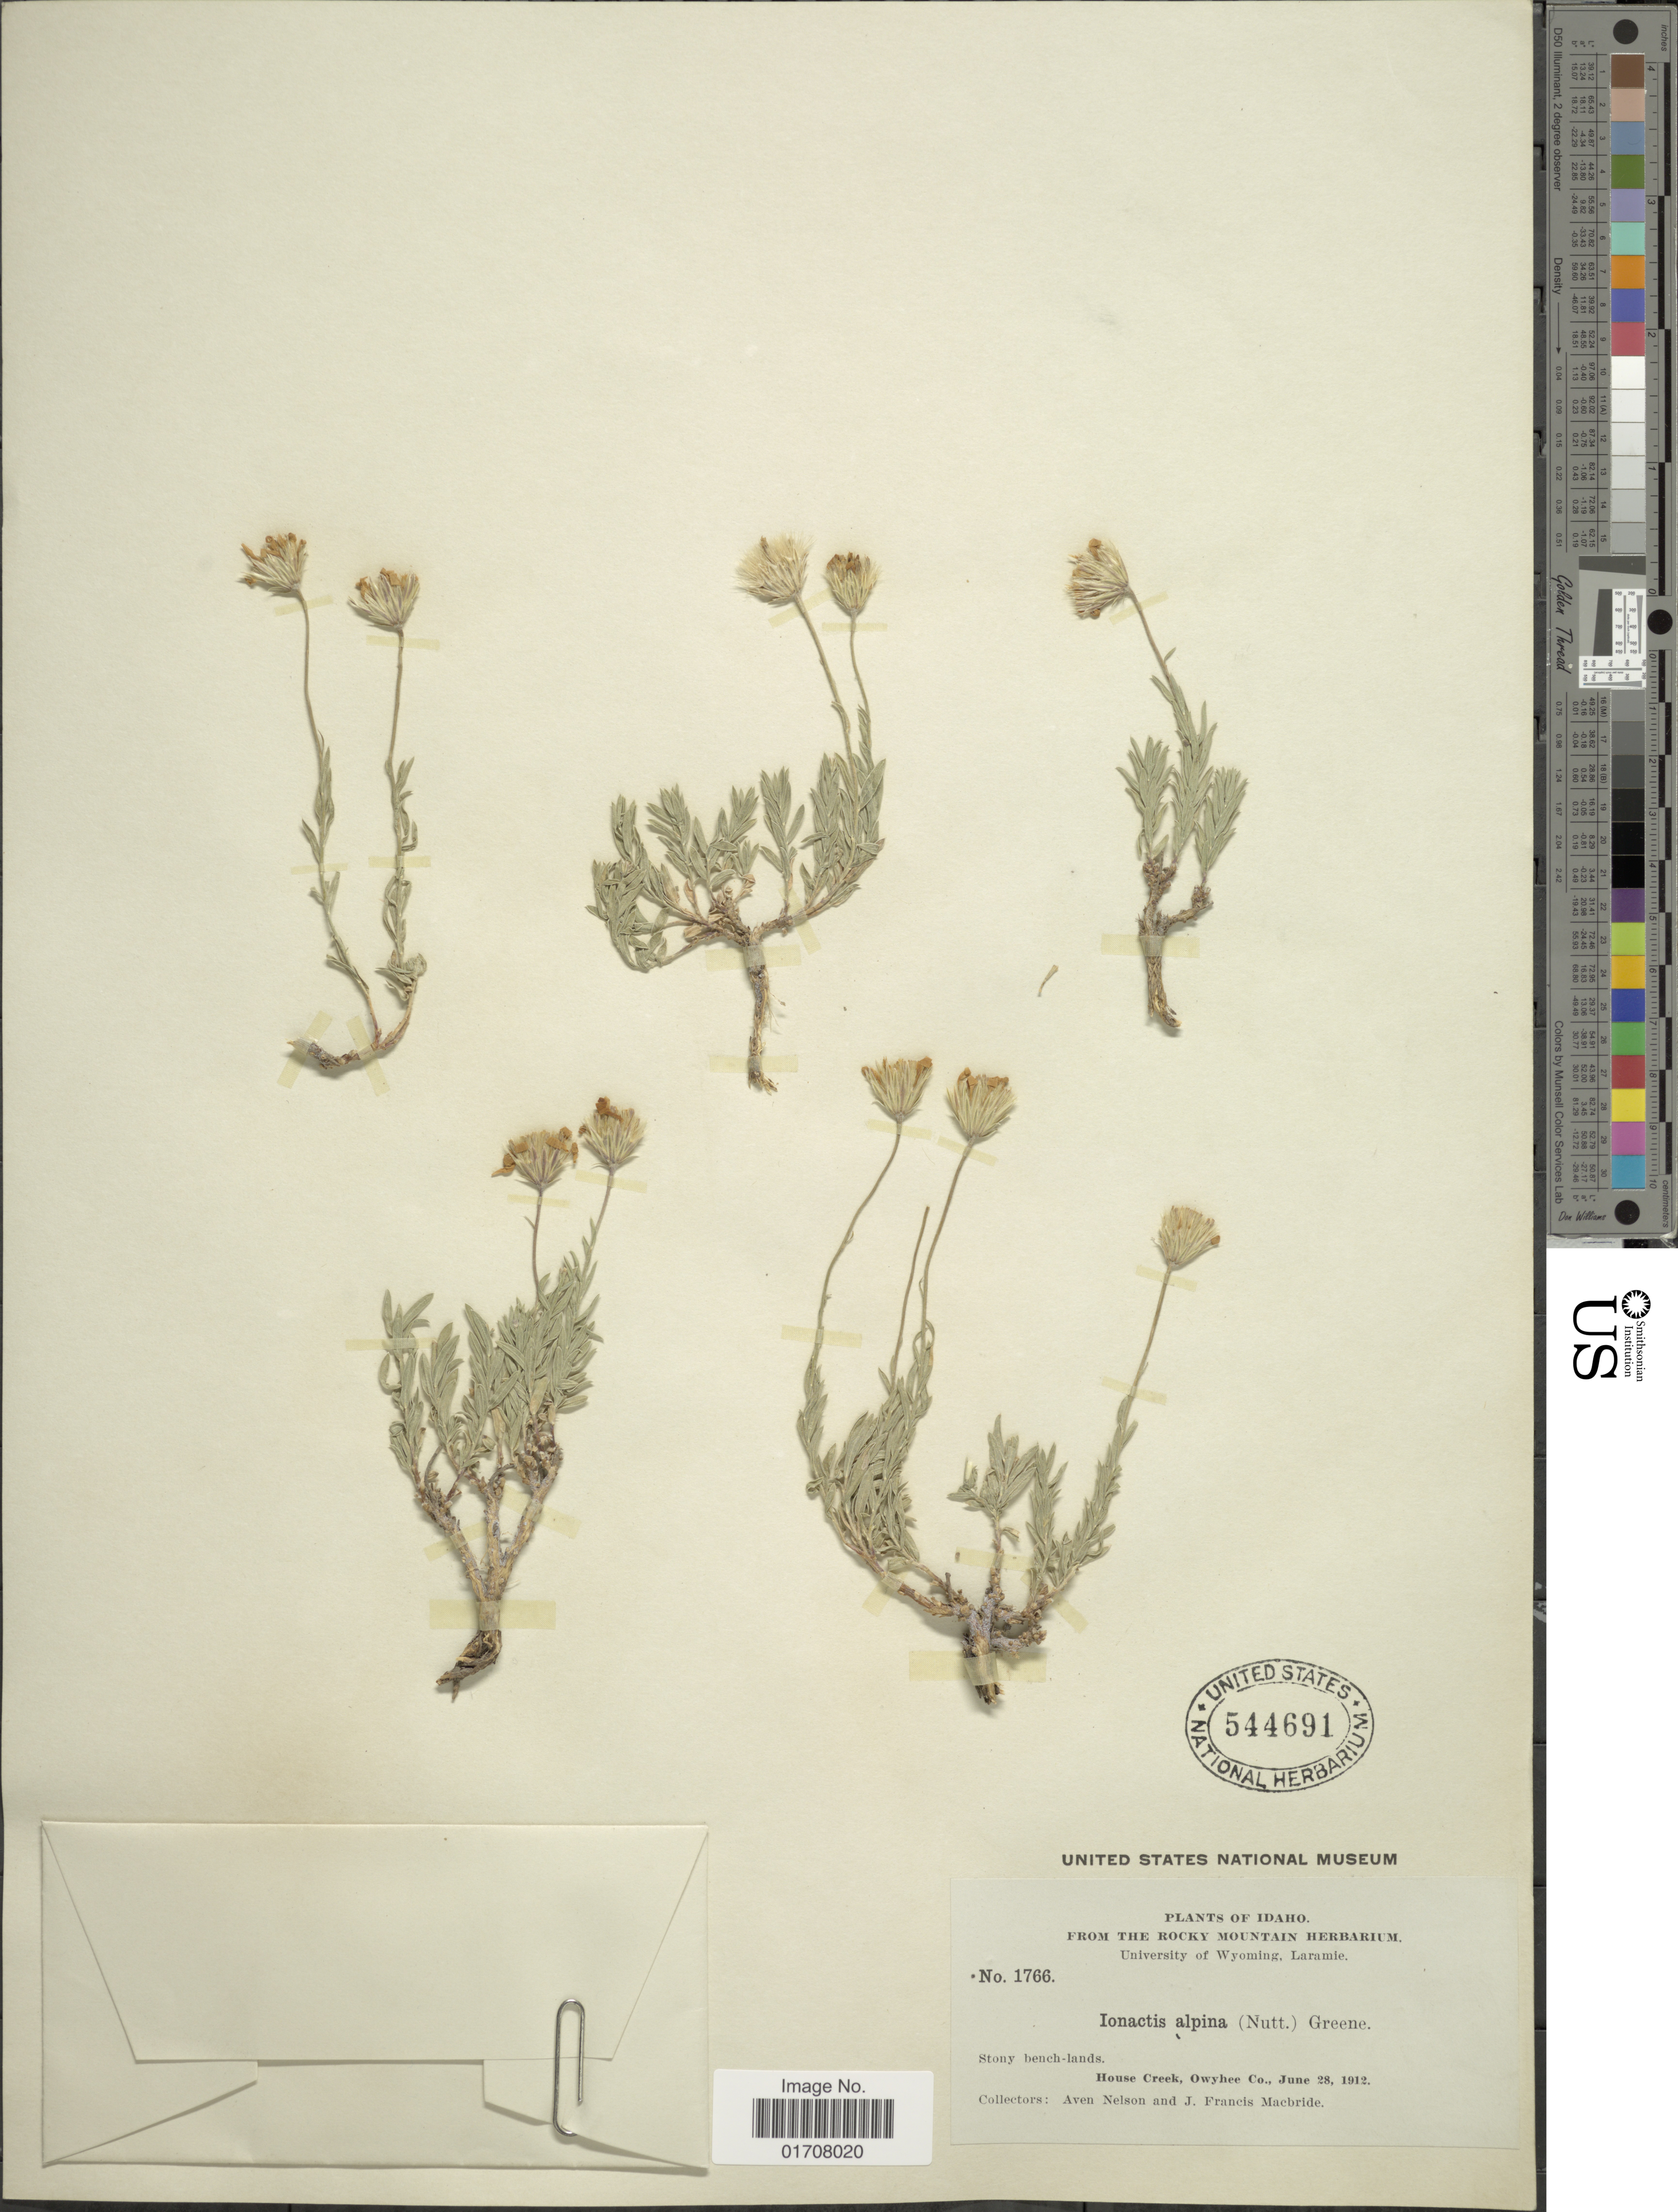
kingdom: Plantae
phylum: Tracheophyta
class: Magnoliopsida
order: Asterales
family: Asteraceae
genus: Ionactis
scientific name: Ionactis alpina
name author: (Nutt.) Greene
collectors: A. Nelson & J. F. Macbride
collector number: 1766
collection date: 1912-06-28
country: United States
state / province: Idaho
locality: Stony Bench-lands, House Creek, Owyhee Co.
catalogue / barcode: US 544691